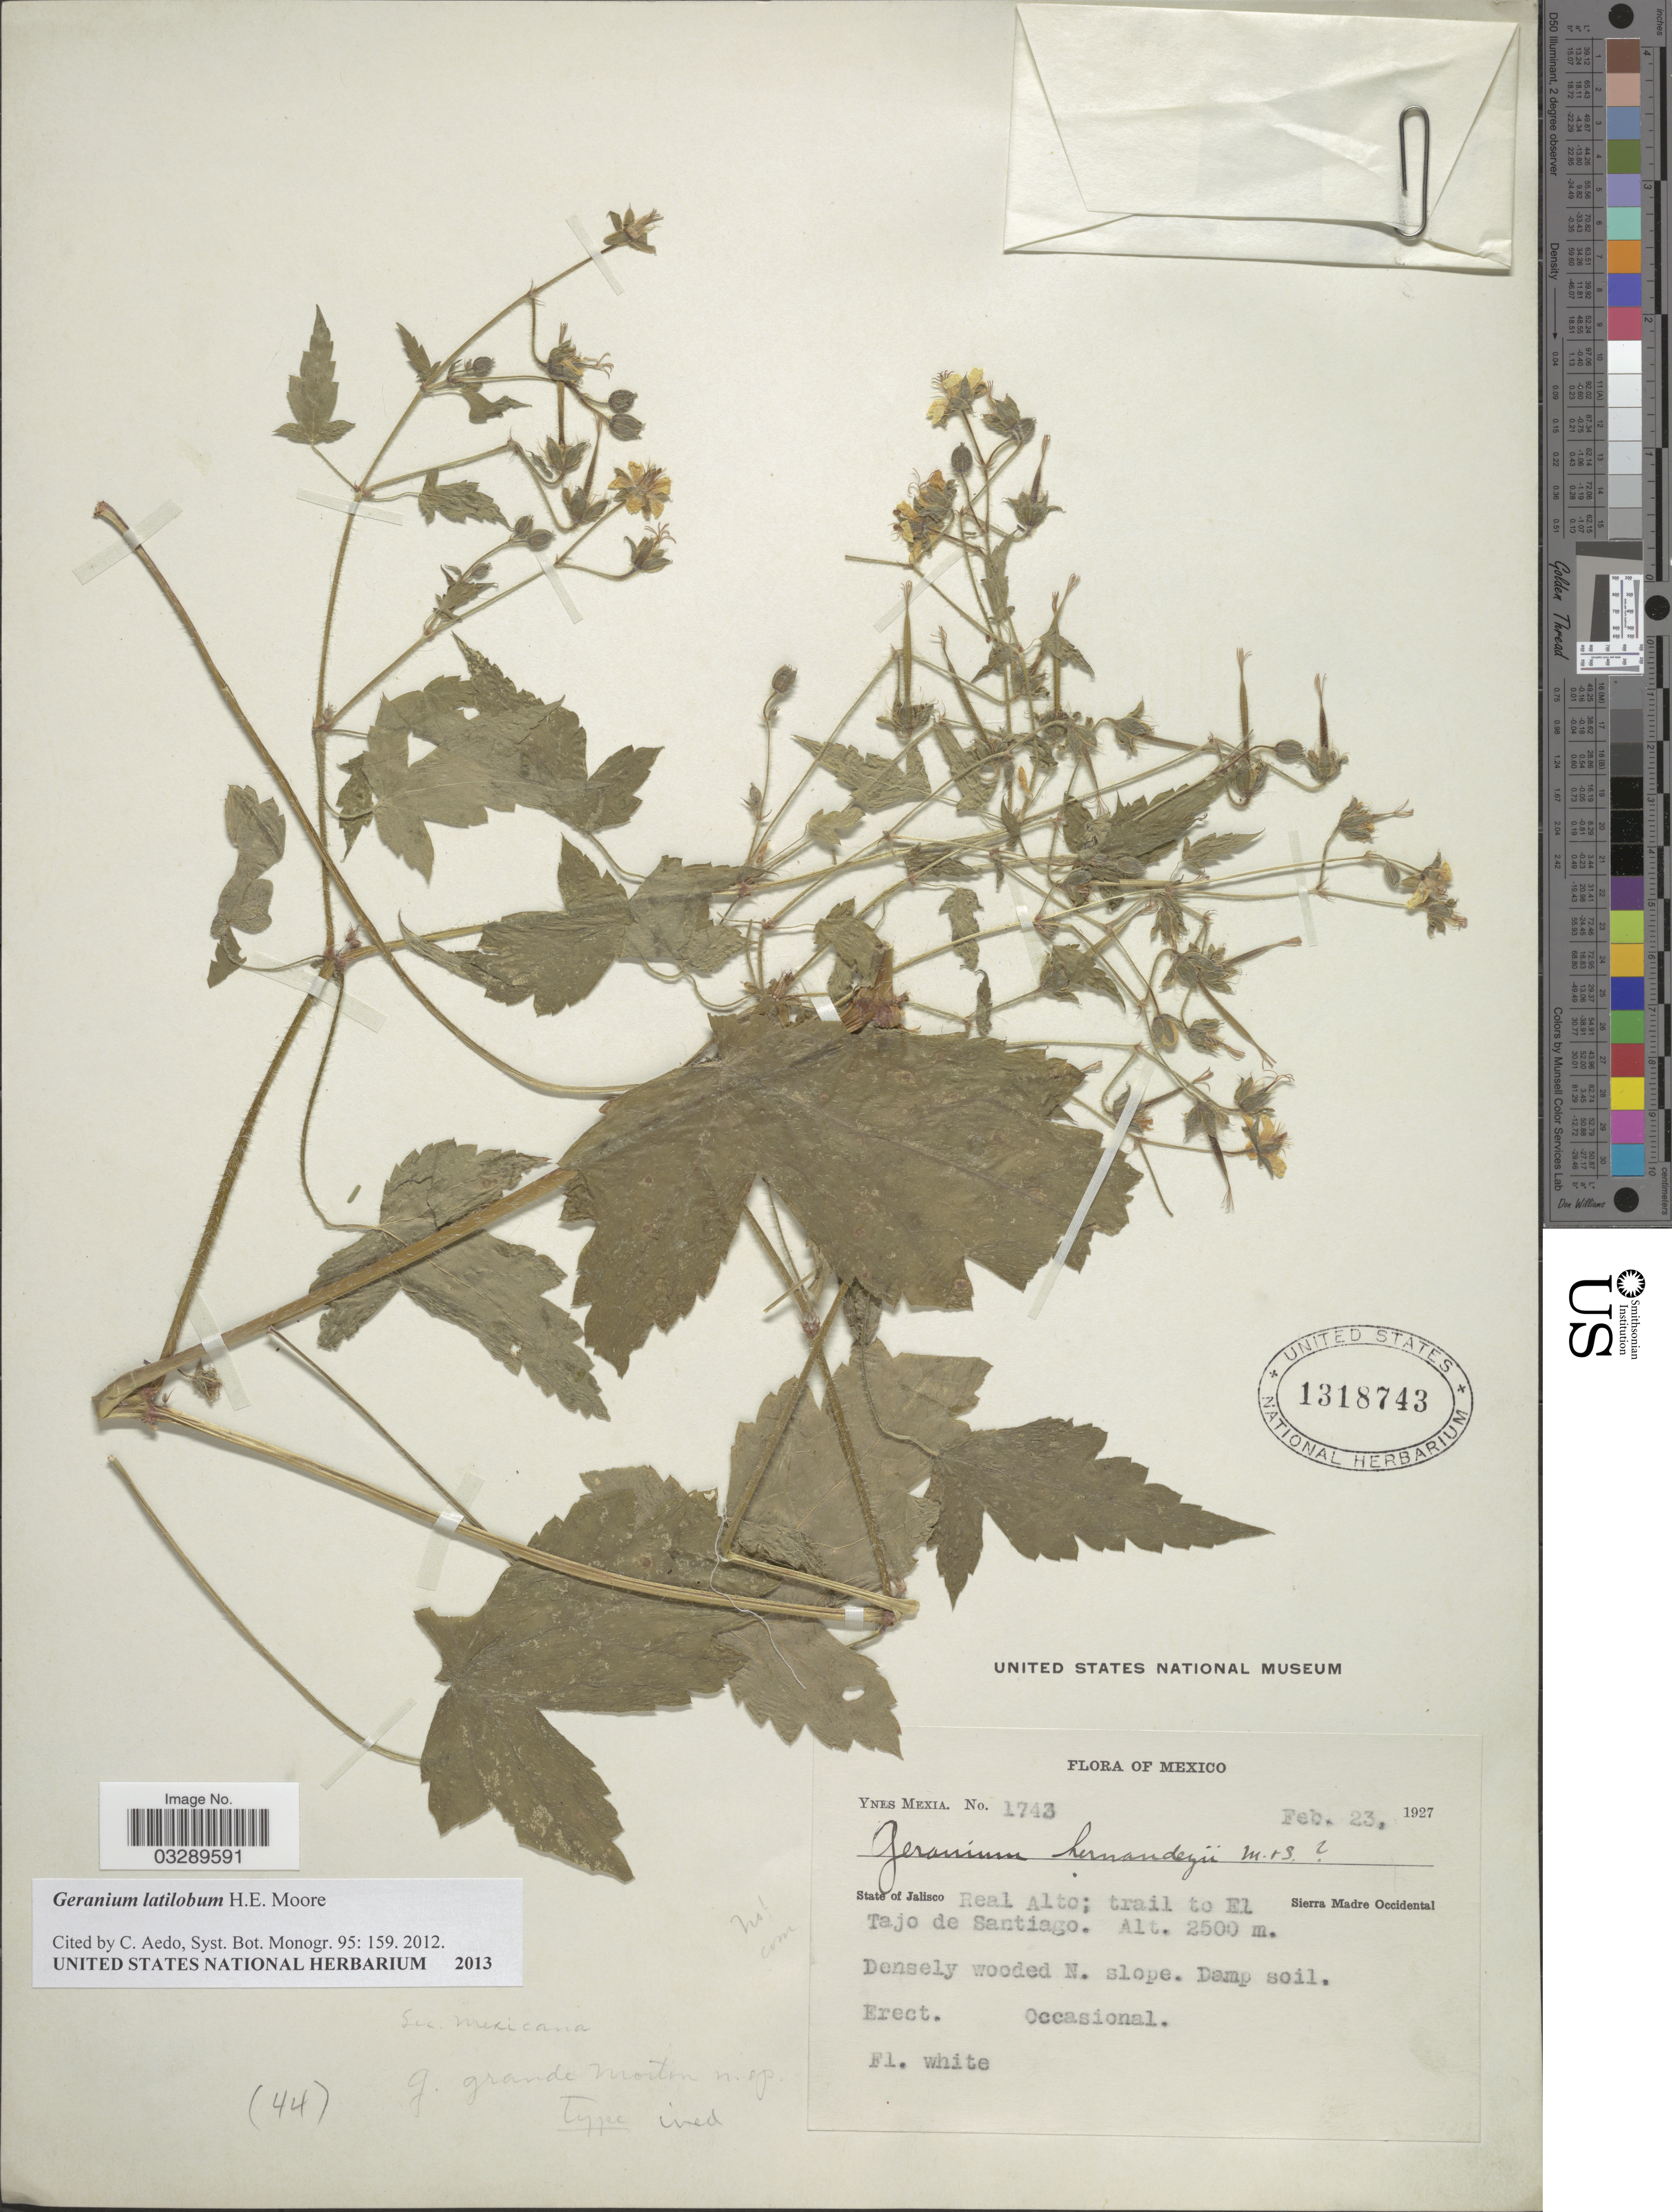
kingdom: Plantae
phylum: Tracheophyta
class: Magnoliopsida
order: Geraniales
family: Geraniaceae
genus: Geranium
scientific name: Geranium latilobum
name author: H.E. Moore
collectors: Y. Mexia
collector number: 1743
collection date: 1927-02-23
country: Mexico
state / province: Jalisco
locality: State of Jalisco. Real Alto; trail to El Tajo de Santiago. Sierra Madre Occidental.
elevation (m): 2500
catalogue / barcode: US 1318743